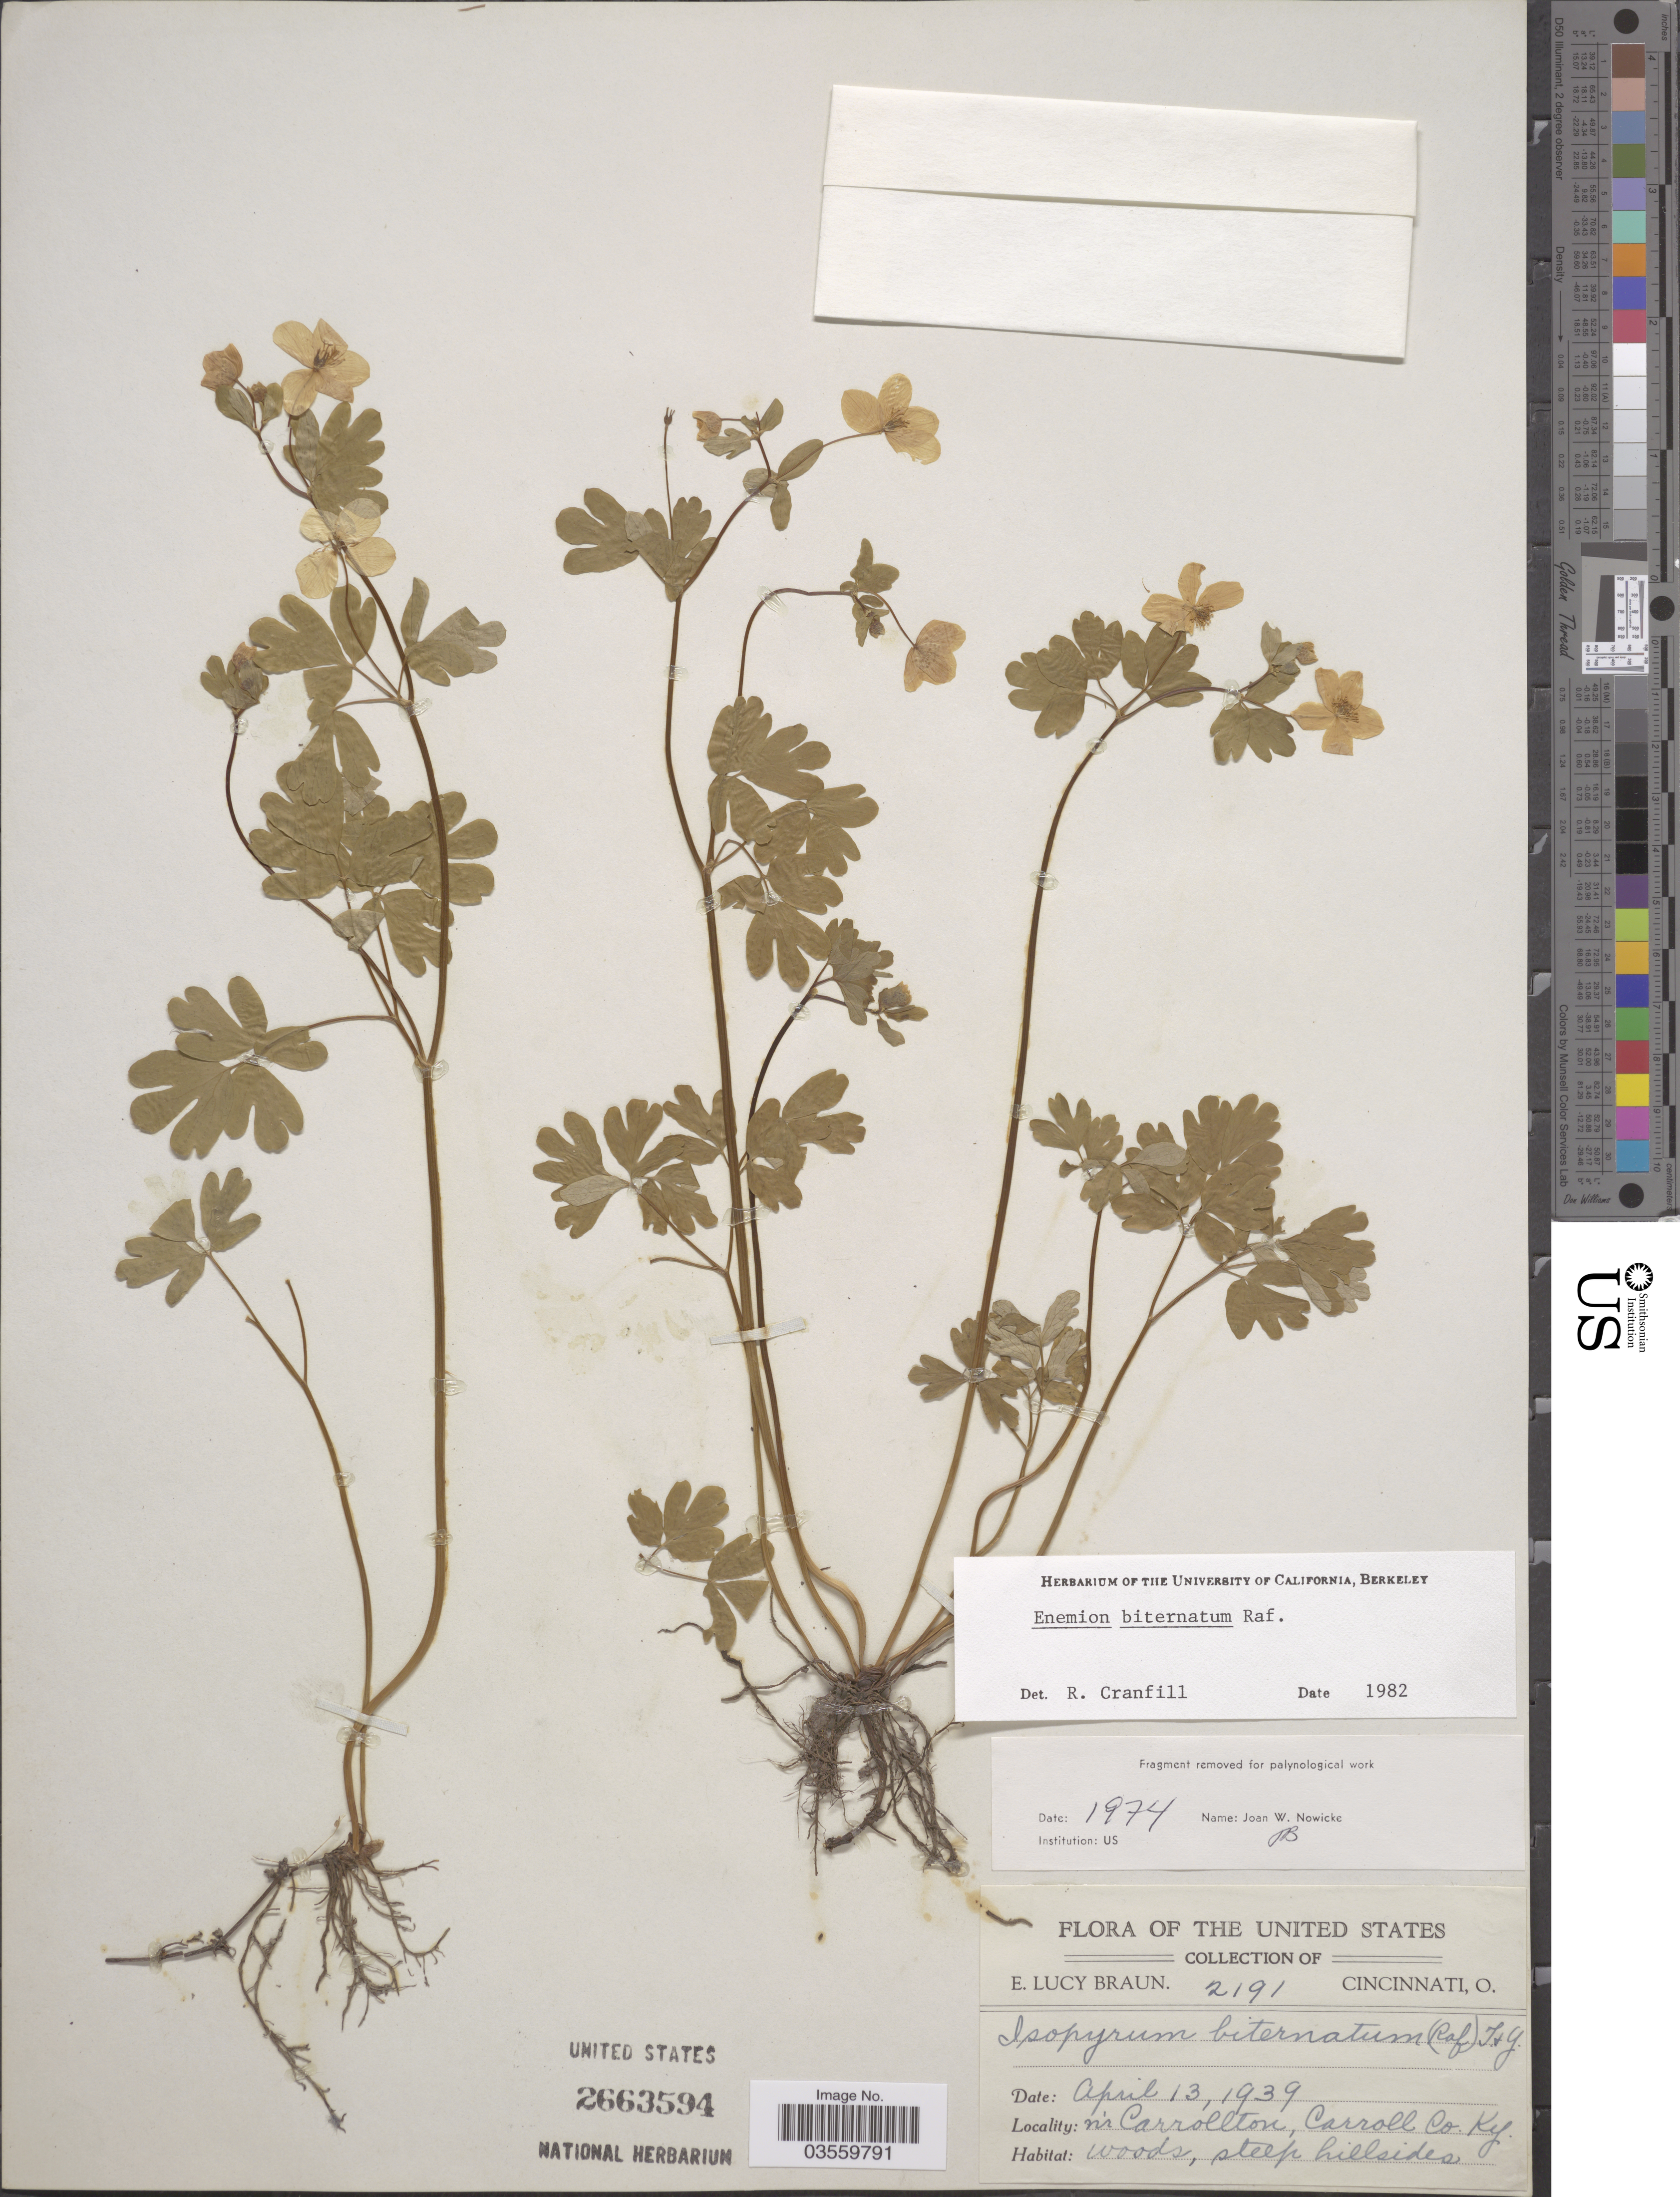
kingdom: Plantae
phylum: Tracheophyta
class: Magnoliopsida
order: Ranunculales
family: Ranunculaceae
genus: Enemion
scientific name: Enemion biternatum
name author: (Torr. & A. Gray) Raf.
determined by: Strong, Mark T., (BOT), Smithsonian Institution - National Museum of Natural History (UNITED STATES)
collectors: E. L. Braun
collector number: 2191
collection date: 1939-04-13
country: United States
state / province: Kentucky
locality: N'r Carrollton, Carroll Co.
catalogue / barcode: US 2663594